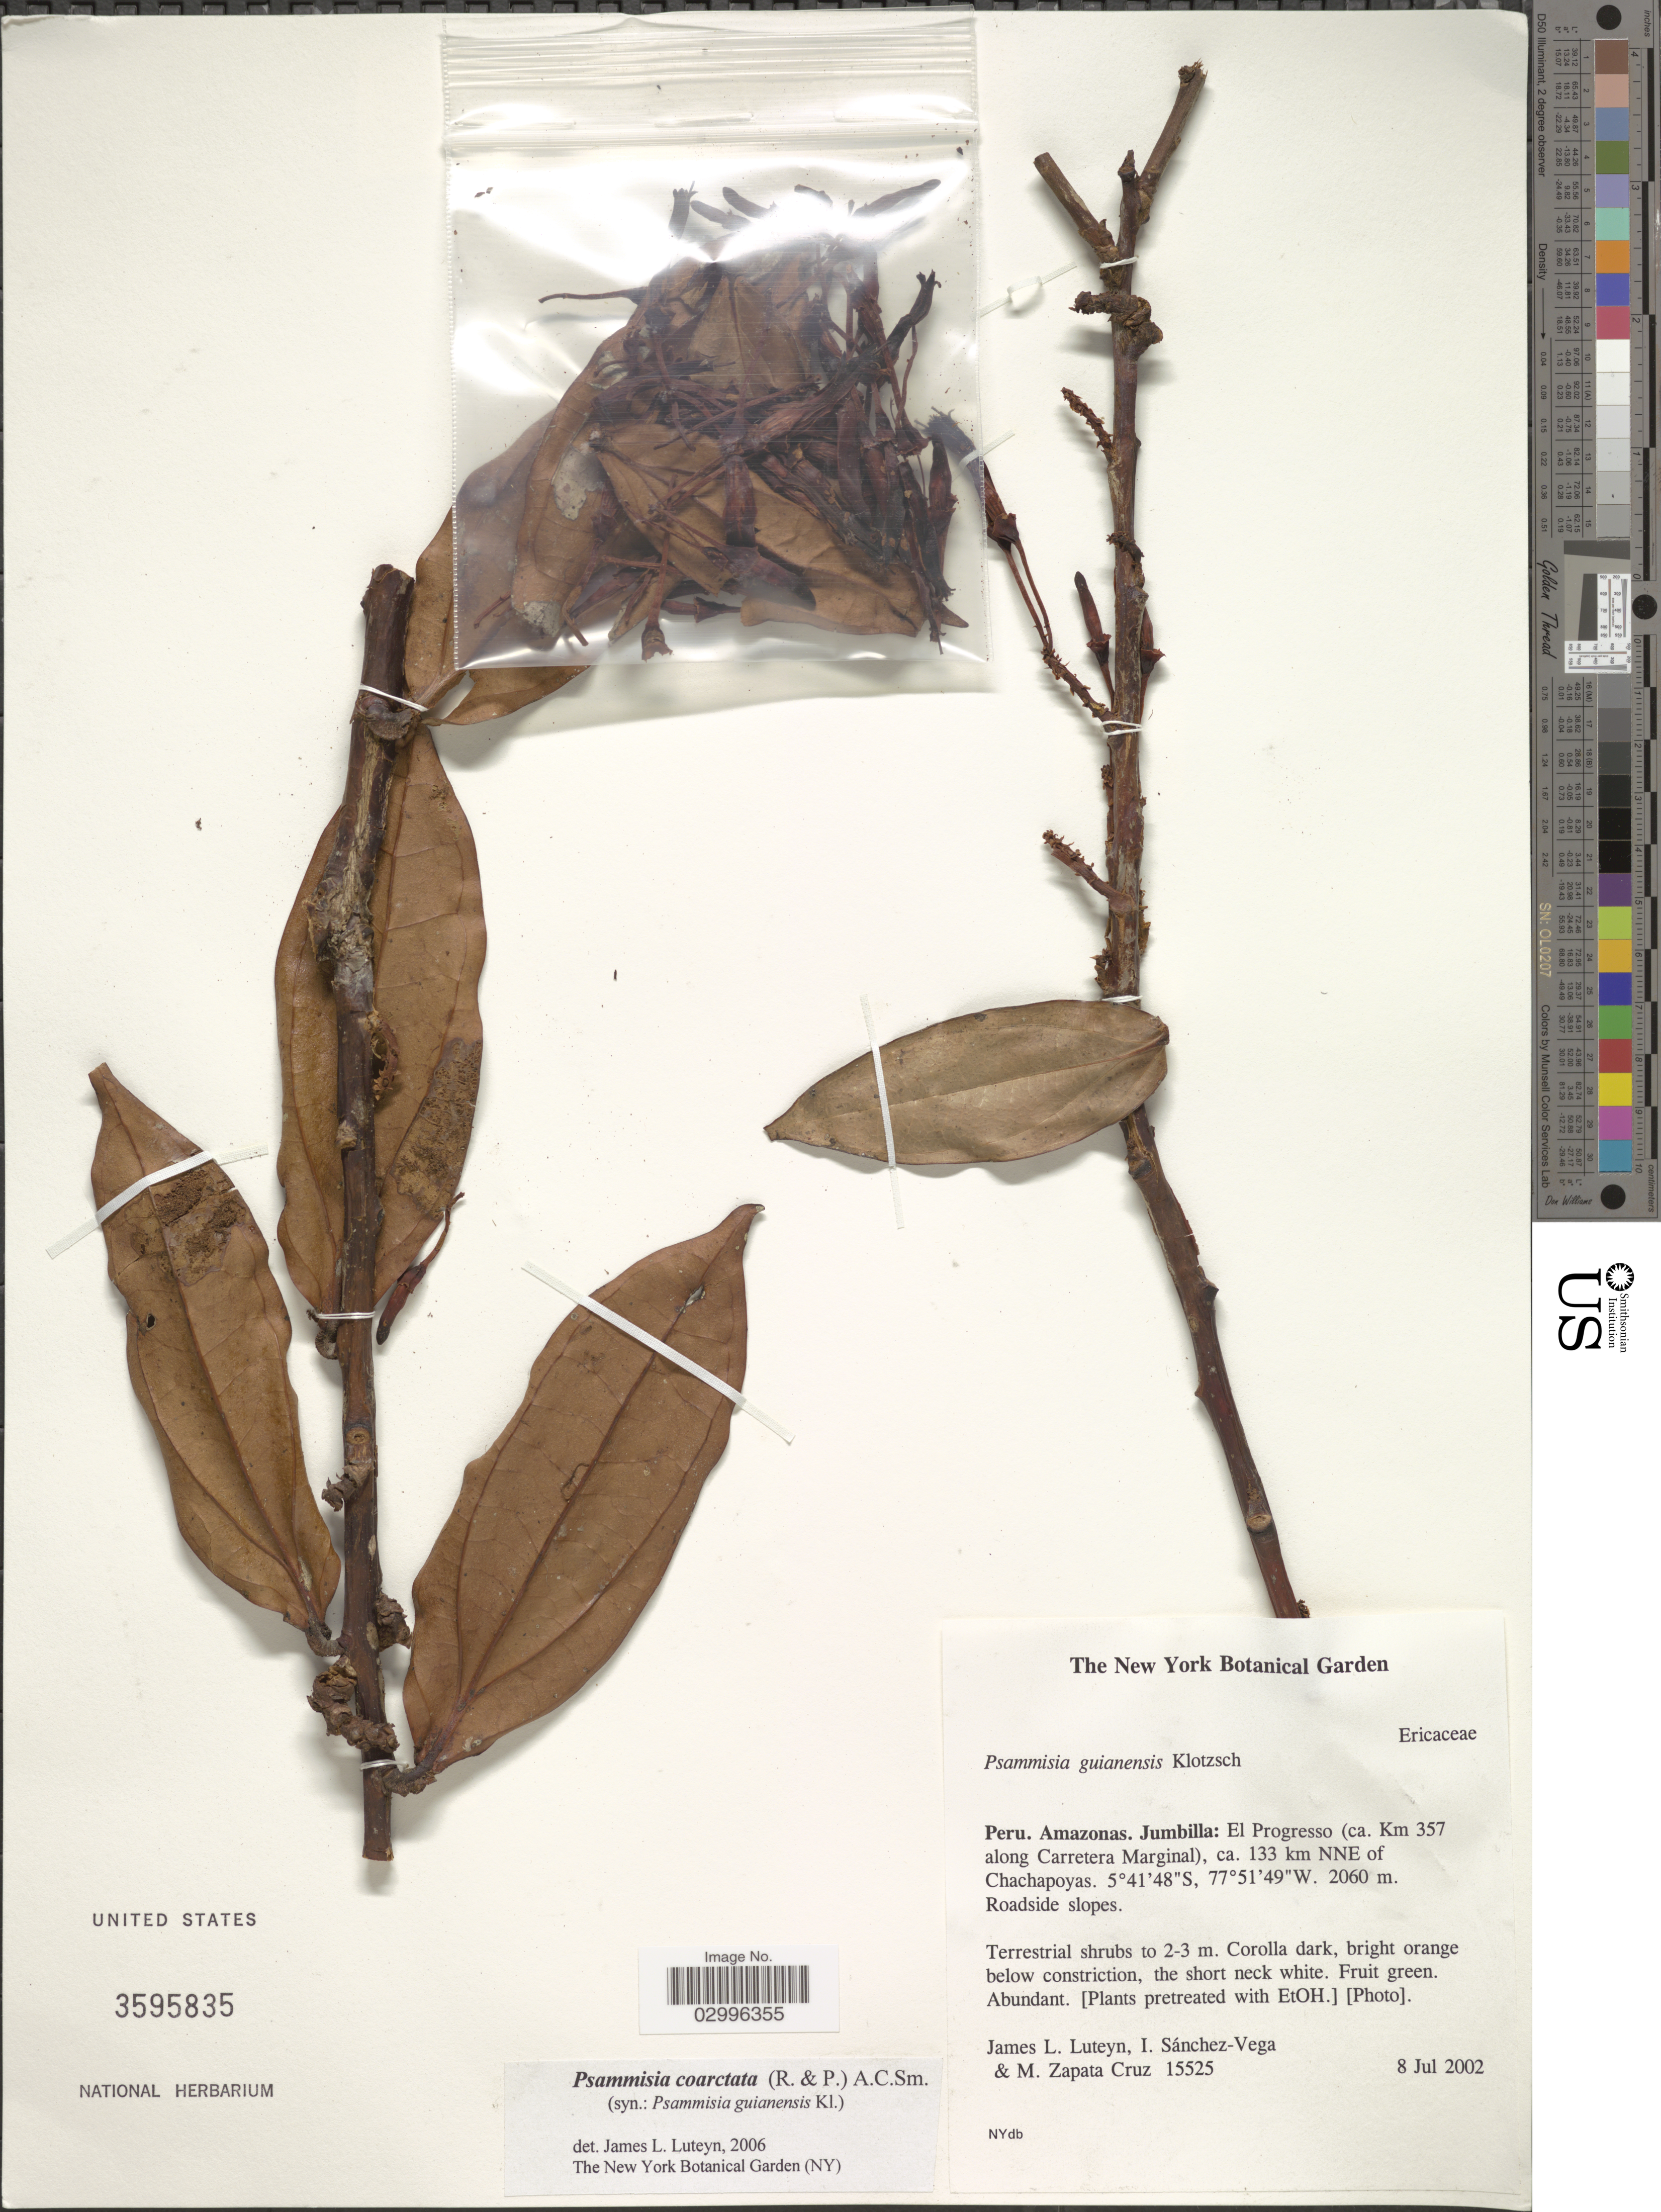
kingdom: Plantae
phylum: Tracheophyta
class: Magnoliopsida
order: Ericales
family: Ericaceae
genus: Psammisia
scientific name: Psammisia coarctata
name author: (Ruiz & Pav.) A.C. Sm.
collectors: J. L. Luteyn, I. Sánchez-Vega & M. Zapata Cruz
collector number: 15525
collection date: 2002-07-08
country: Peru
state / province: Amazonas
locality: Jumbilla: El Progreso (ca. Km 357 along Carretera Marginal) ca. 133 km NNE of Chachapoyas.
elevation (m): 2060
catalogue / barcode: US 3595835